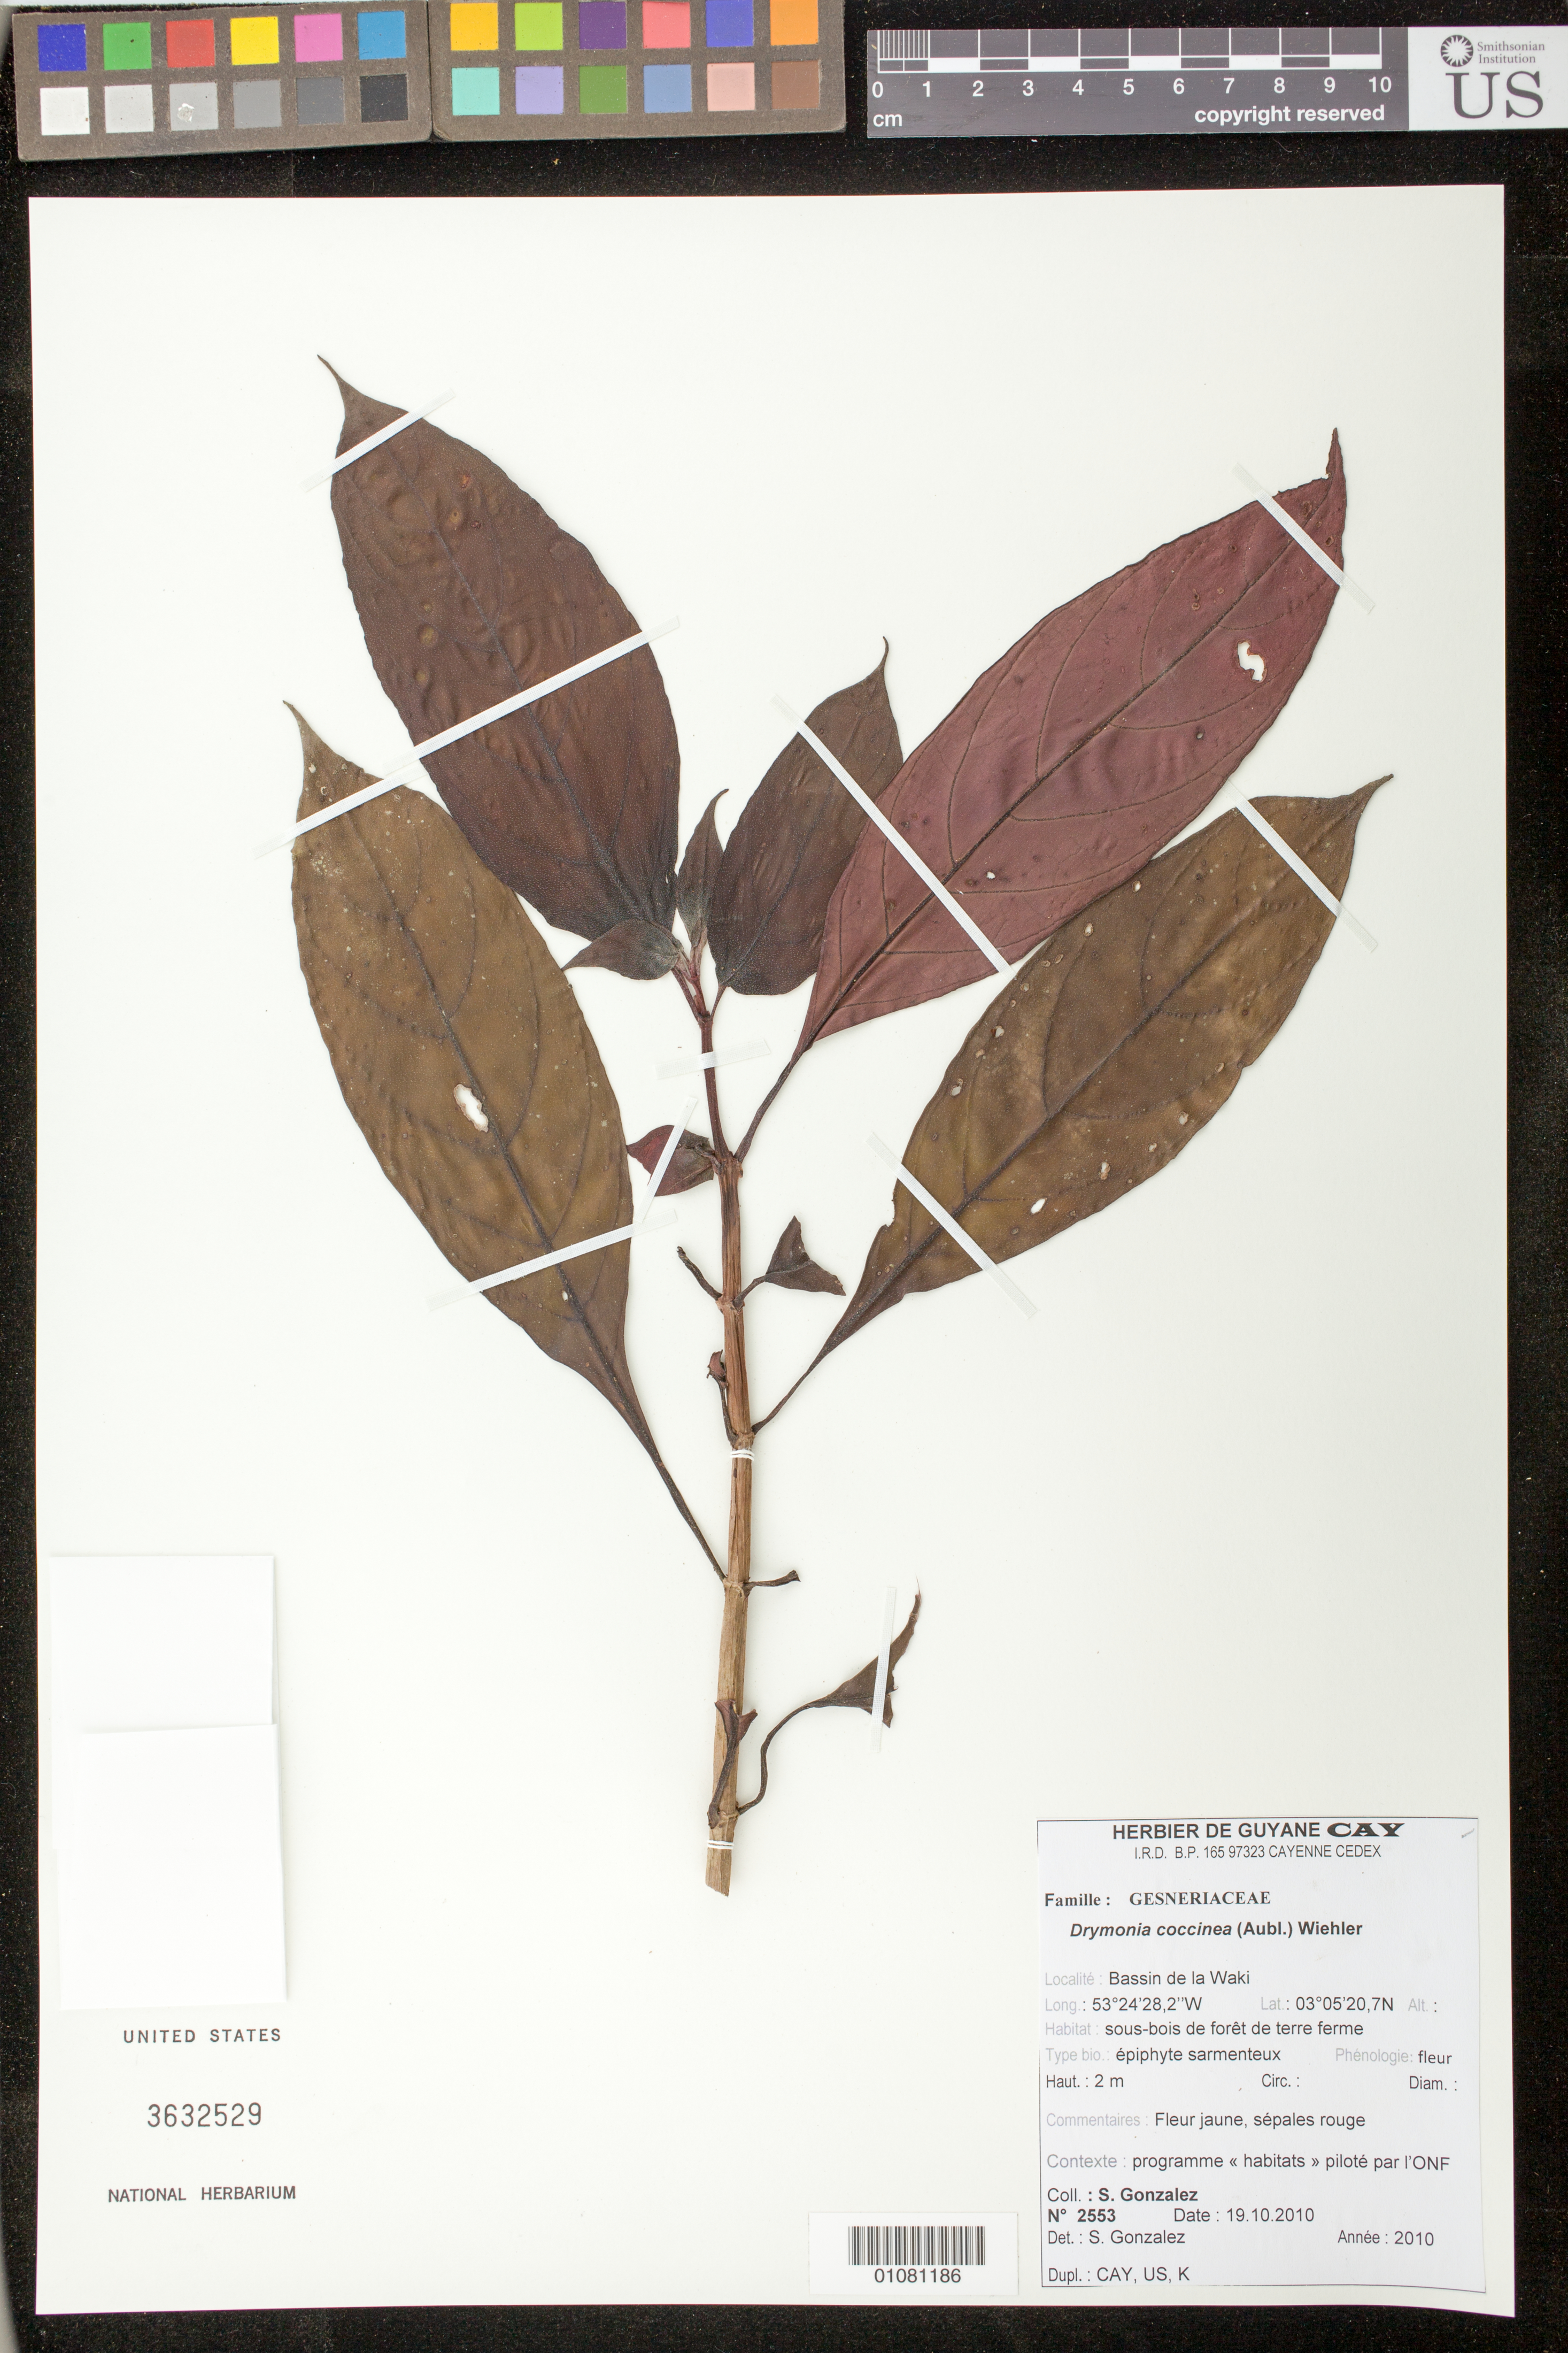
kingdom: Plantae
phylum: Tracheophyta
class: Magnoliopsida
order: Lamiales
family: Gesneriaceae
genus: Drymonia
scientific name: Drymonia coccinea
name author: (Aubl.) Wiehler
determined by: Gonzalez, Sophie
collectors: S. Gonzalez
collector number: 2553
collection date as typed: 19 Oct 2010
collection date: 2010-10-19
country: French Guiana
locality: Bassin de la Waki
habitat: Sous-bois de foret de terre ferme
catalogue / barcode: US 3632529